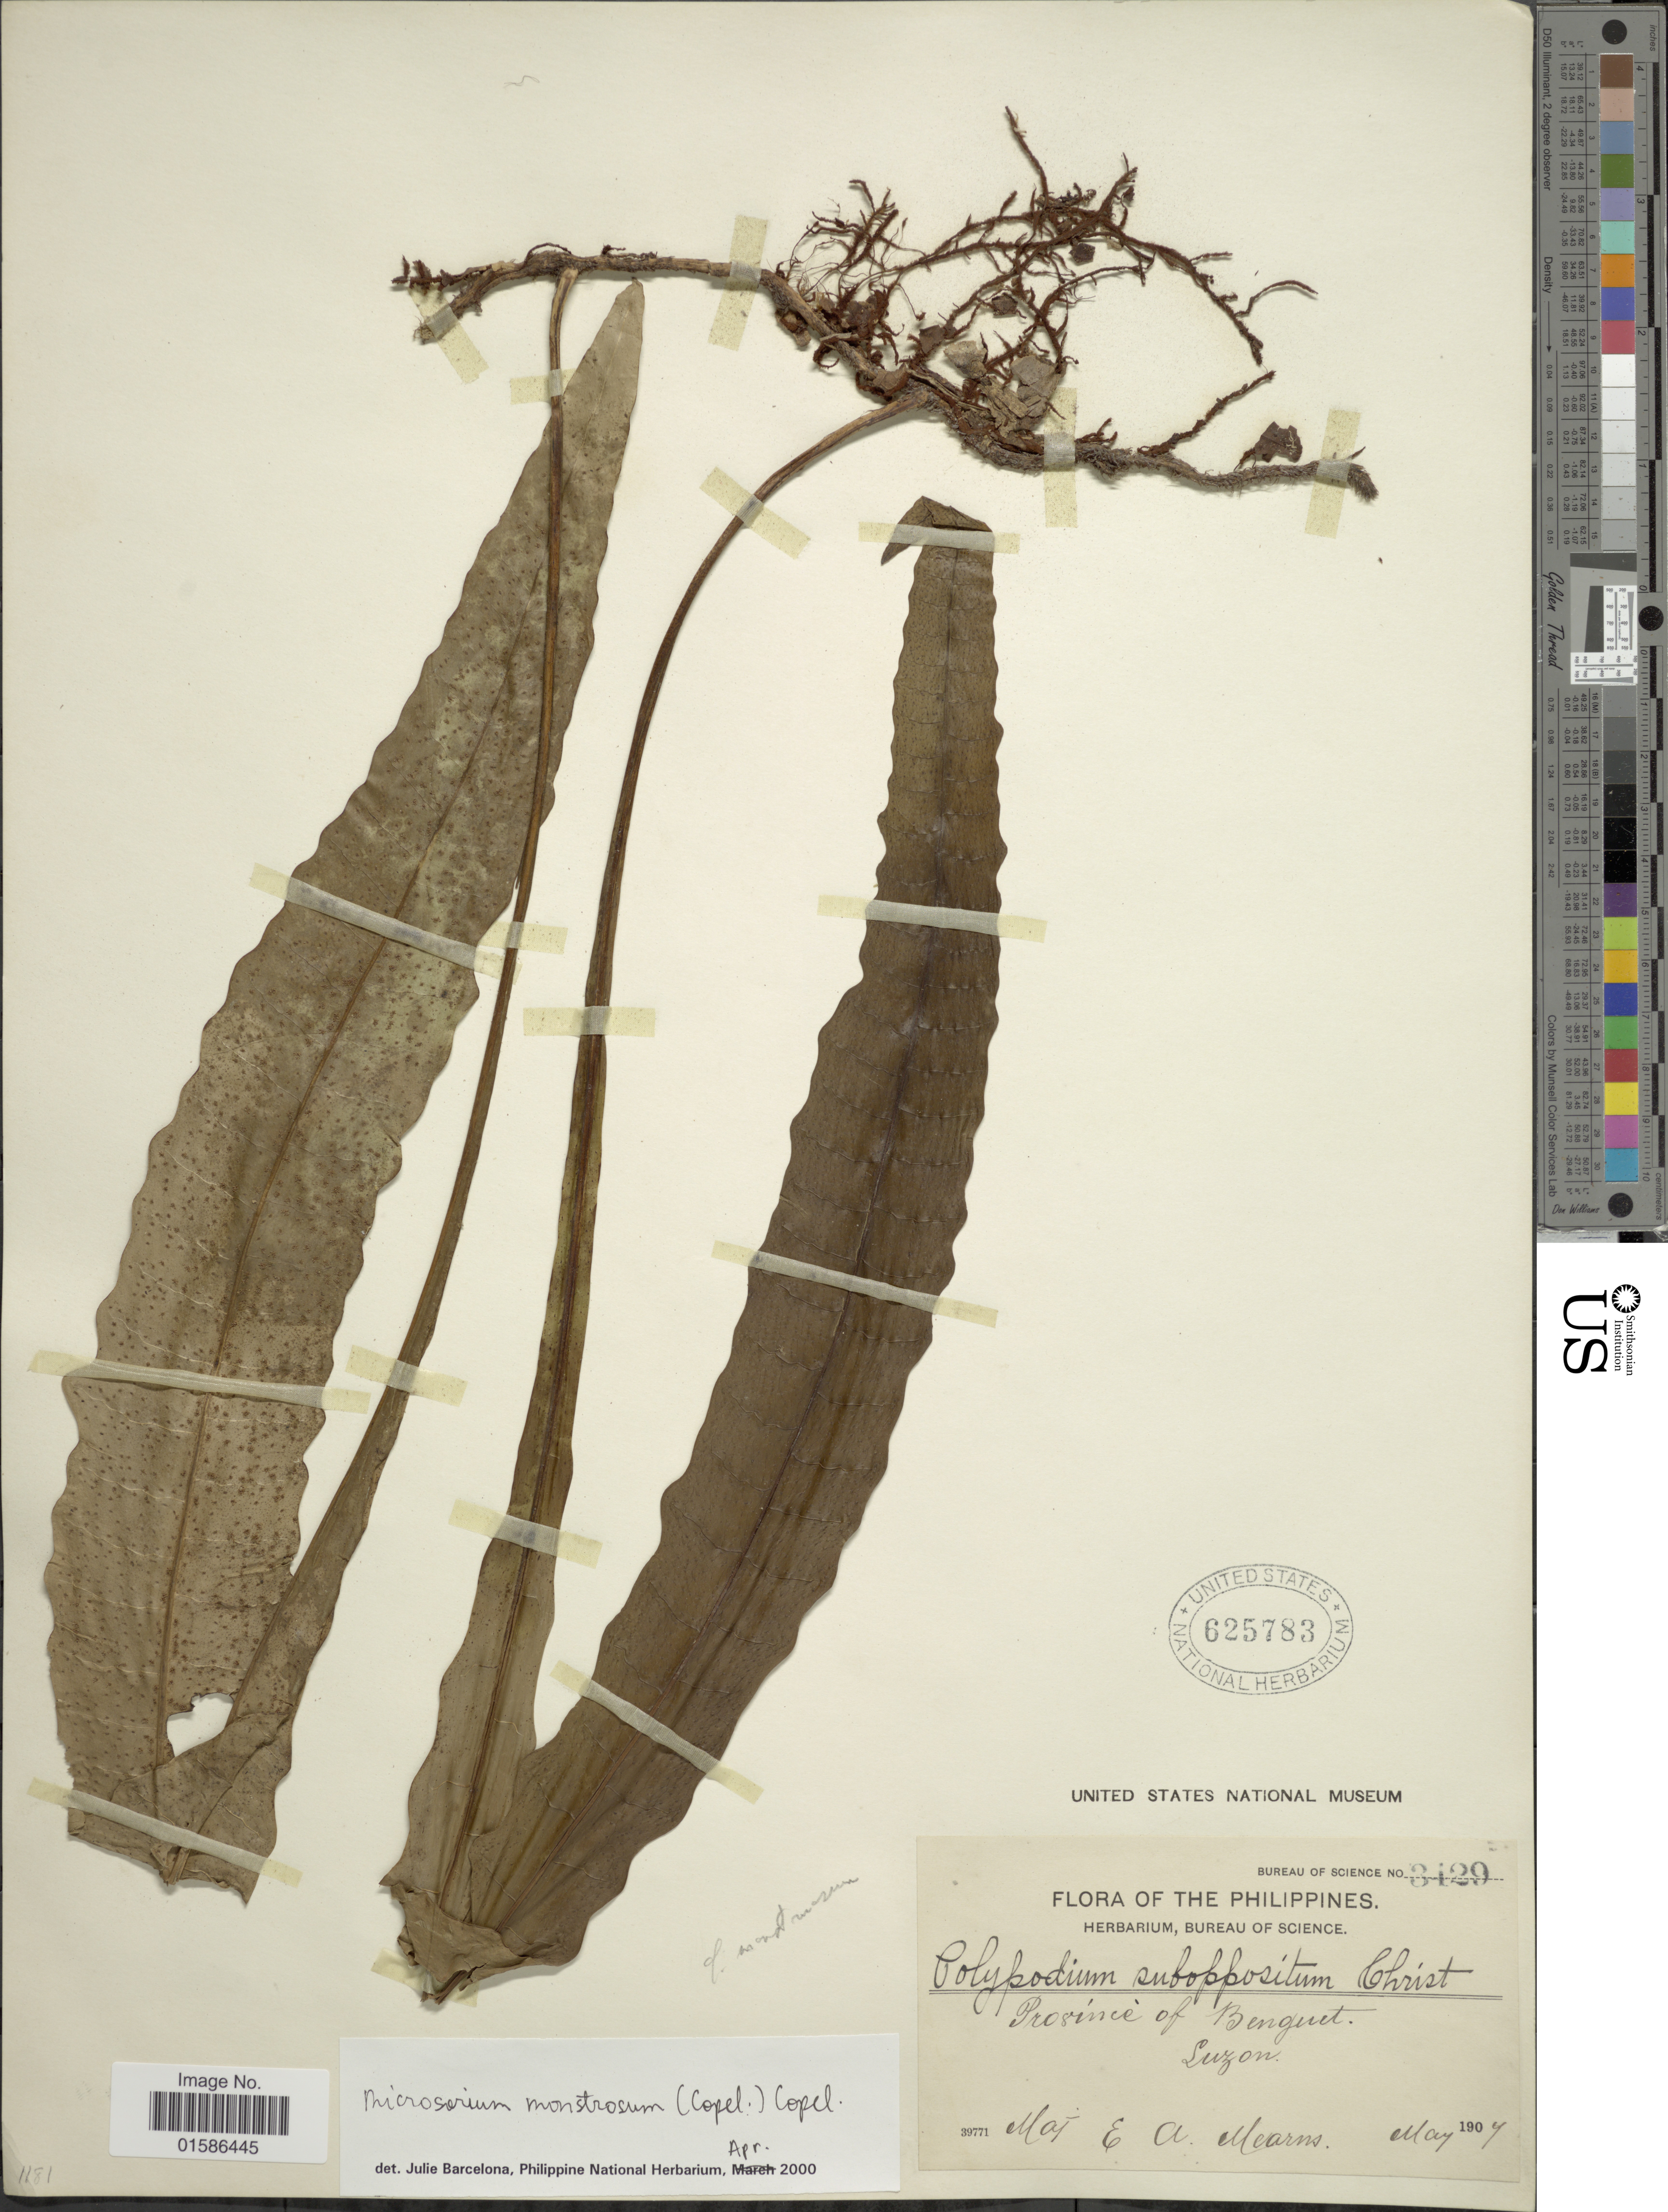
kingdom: Plantae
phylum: Tracheophyta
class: Polypodiopsida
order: Polypodiales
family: Polypodiaceae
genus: Microsorum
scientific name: Microsorum monstrosum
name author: (Copel.) Copel.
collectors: E. A. Mearns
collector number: Bureau of Science 3129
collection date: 1907-05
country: Philippines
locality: Province of Benguet, Luzon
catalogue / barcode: US 625783